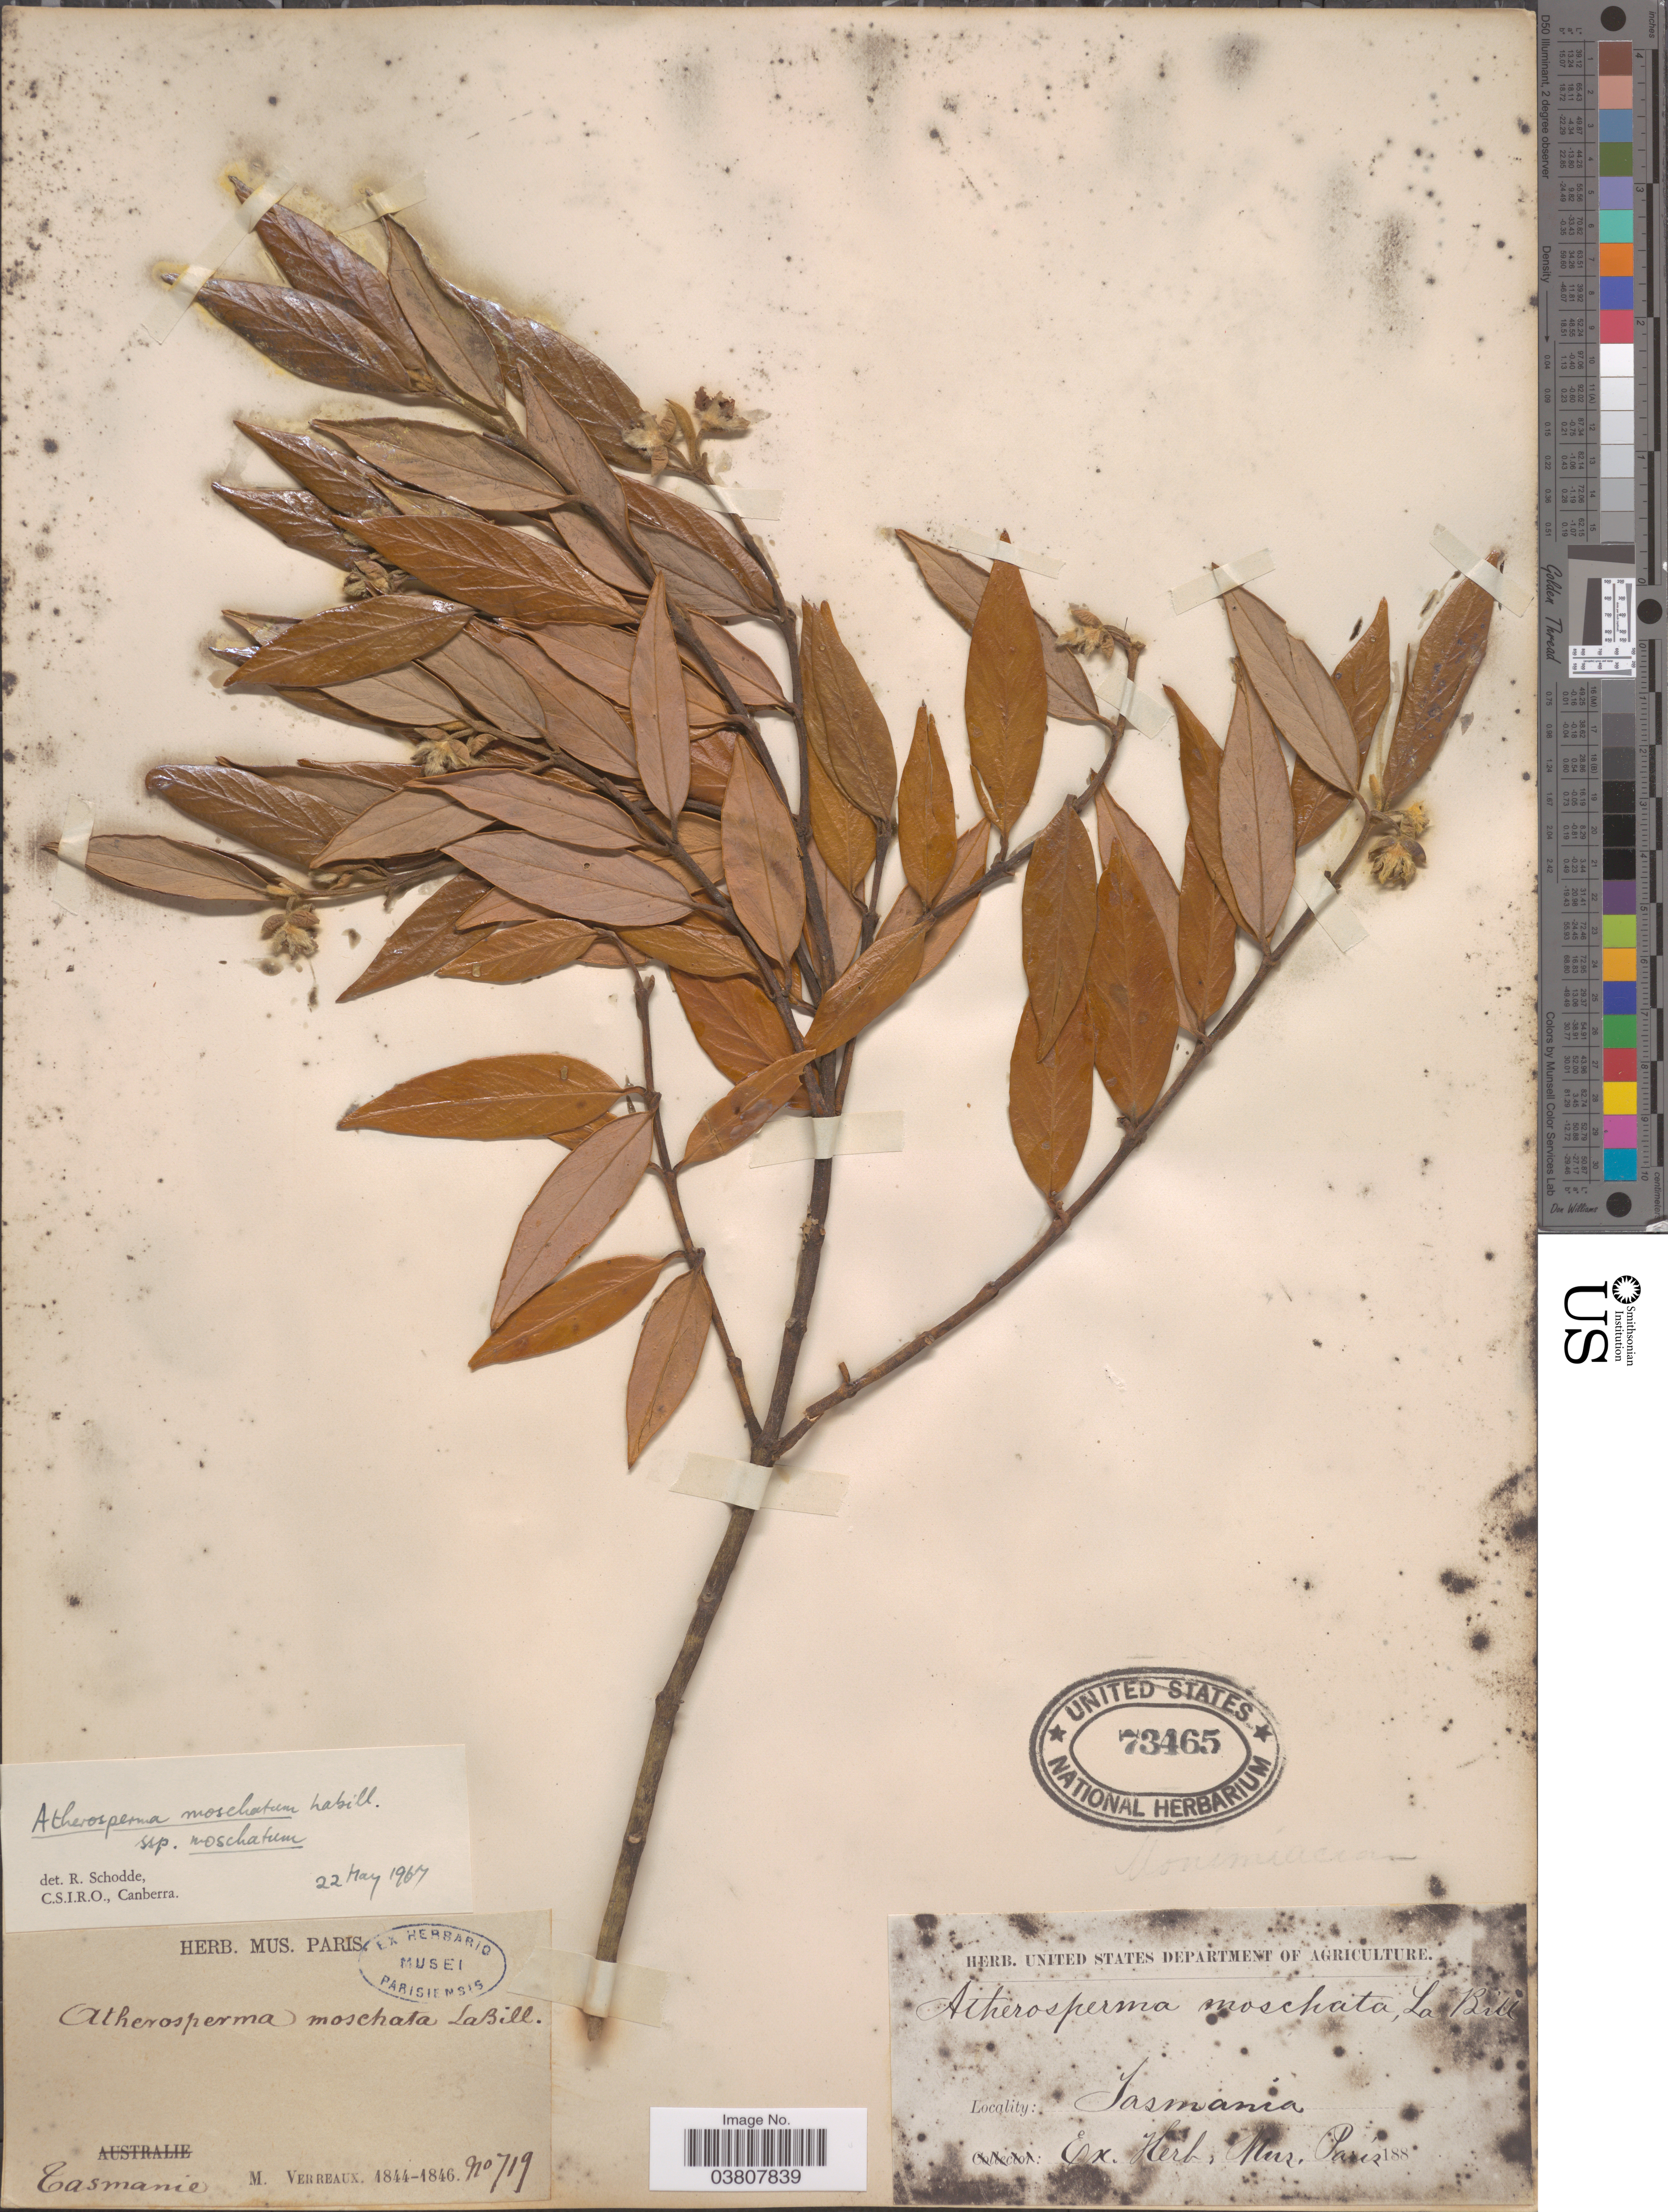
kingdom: Plantae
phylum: Tracheophyta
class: Magnoliopsida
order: Laurales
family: Atherospermataceae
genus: Atherosperma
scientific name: Atherosperma moschatum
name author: Labill.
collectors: M. Verreaux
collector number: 719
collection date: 1844/1846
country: Australia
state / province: Tasmania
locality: Tasmanie.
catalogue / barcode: US 73465